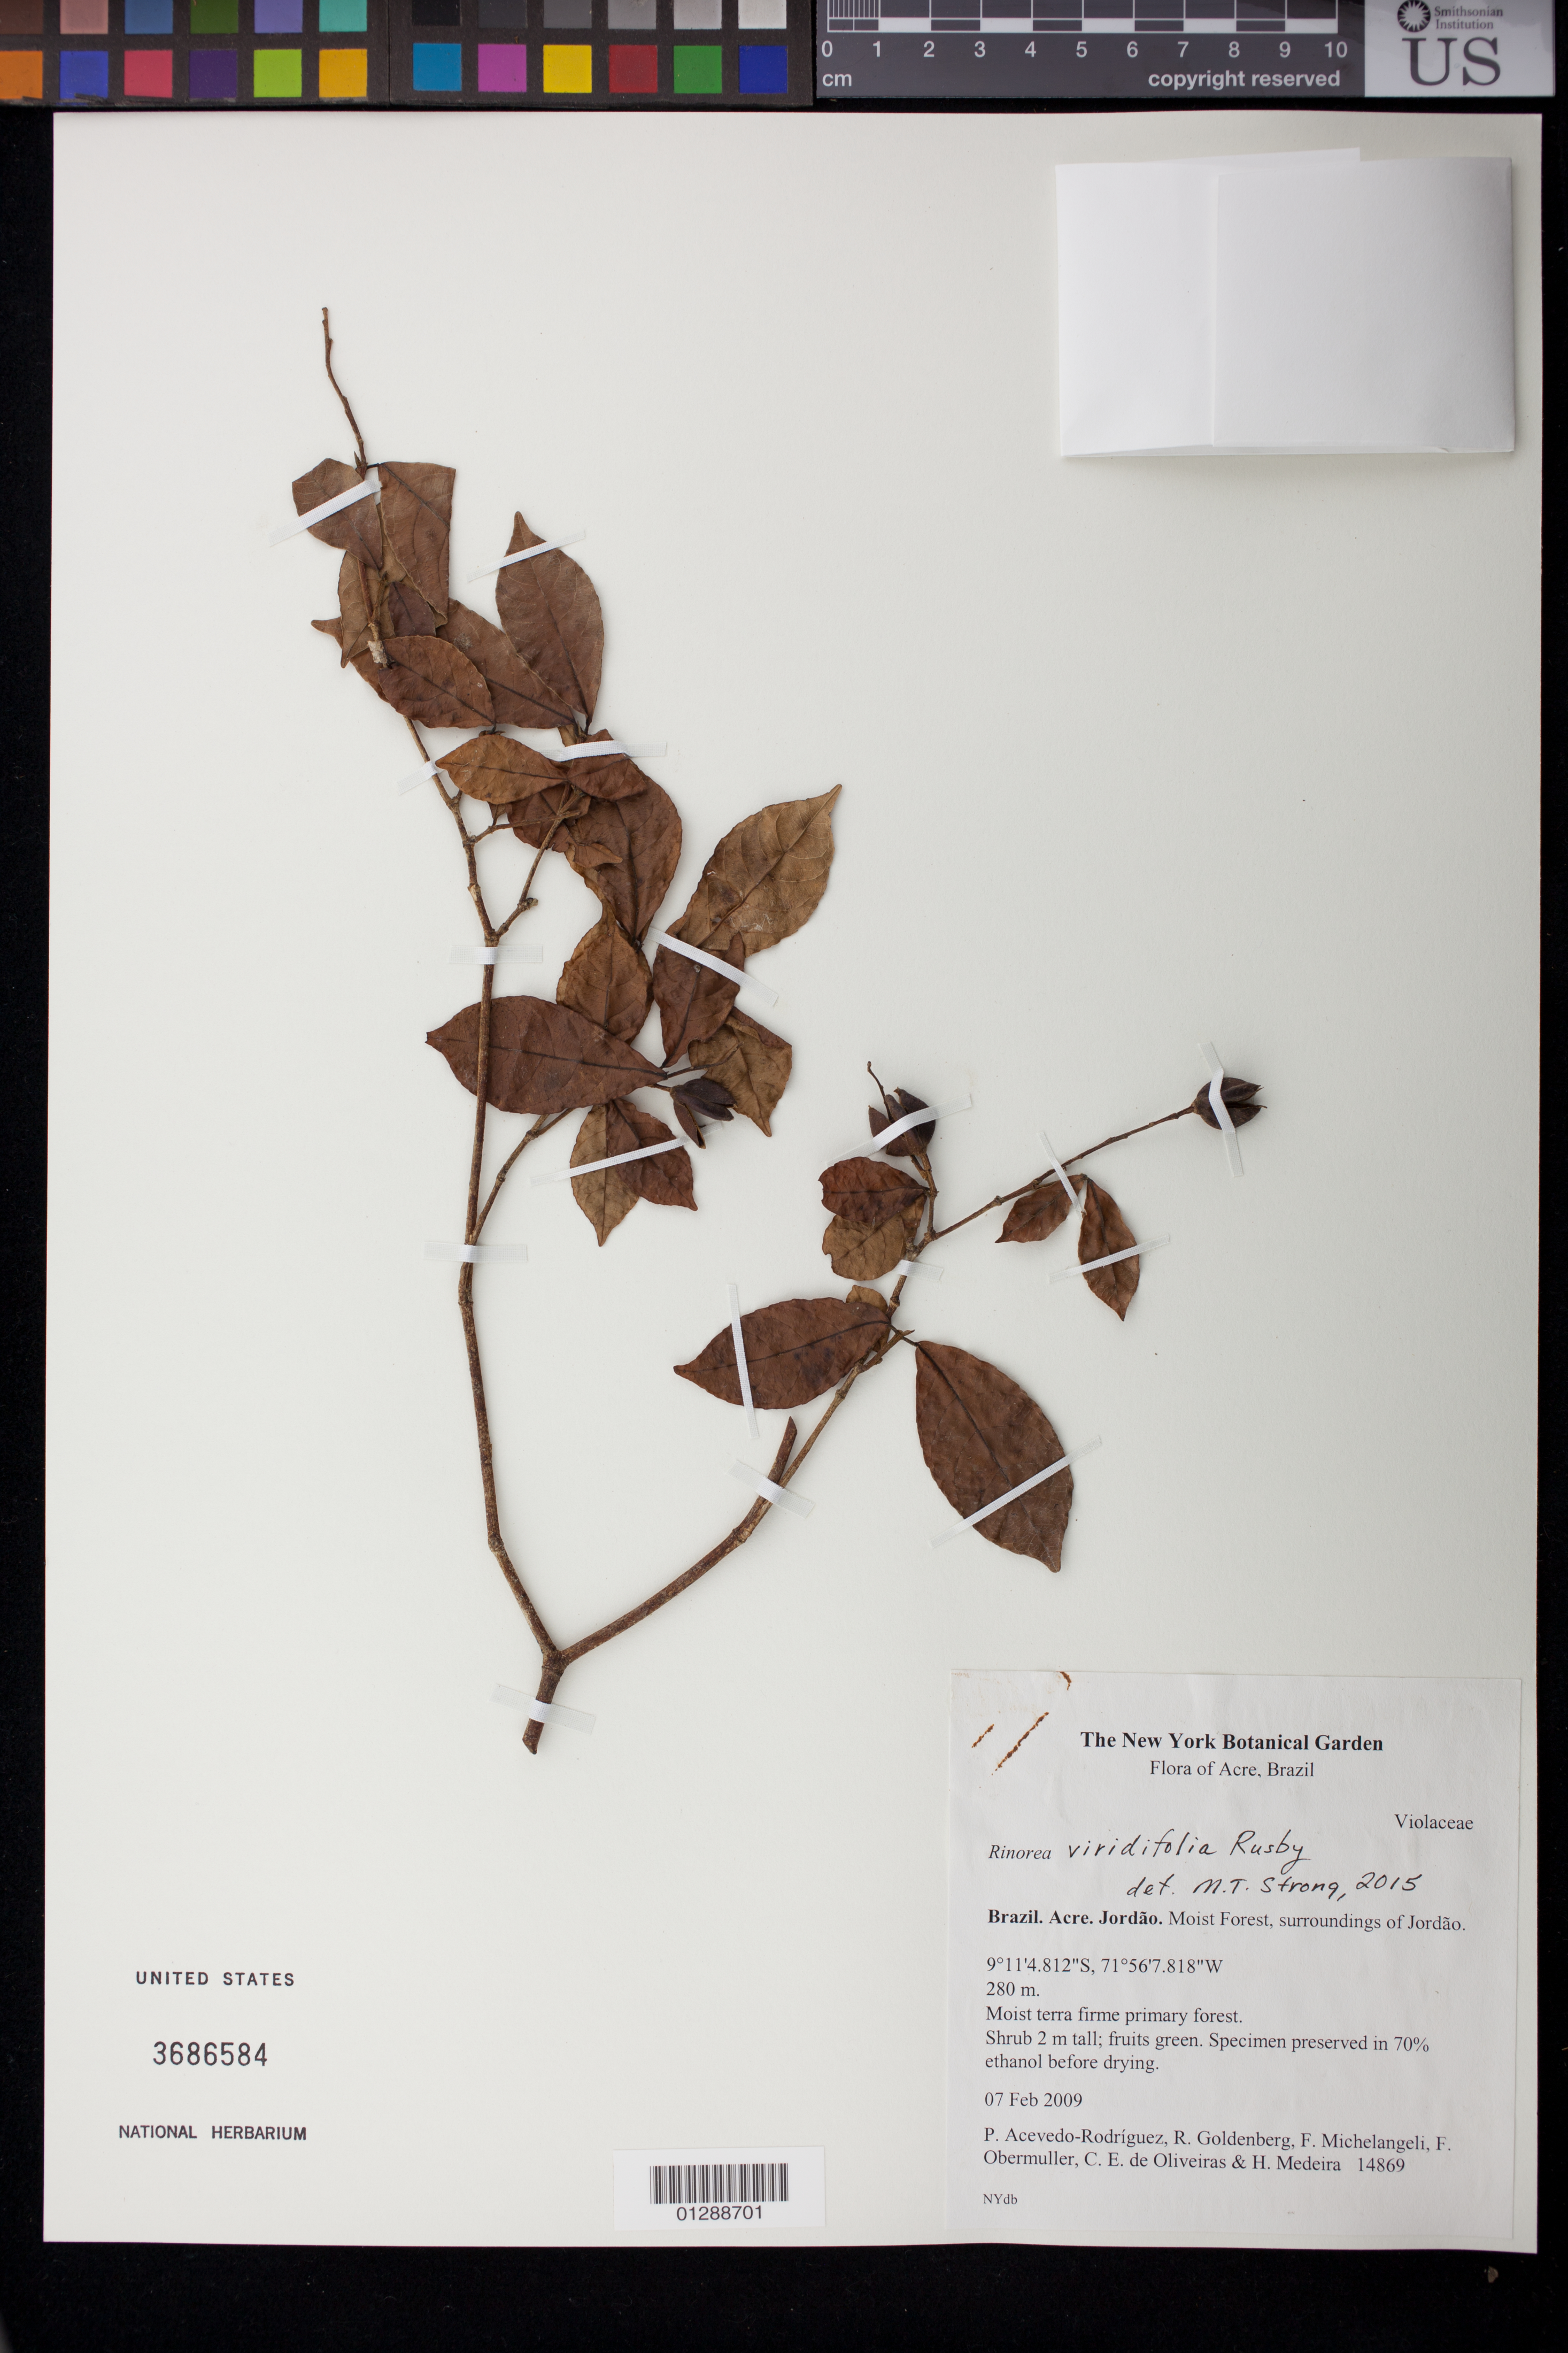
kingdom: Plantae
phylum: Tracheophyta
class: Magnoliopsida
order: Malpighiales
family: Violaceae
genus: Rinorea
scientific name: Rinorea brevipes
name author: (Benth.) S.F. Blake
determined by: Hoyos-Gomez, S. E.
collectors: P. Acevedo-Rodr., R. Goldenberg, F. Michelangelli, F. A. Obermuller, C. E. de Oliveiras & H. Medeiro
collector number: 14869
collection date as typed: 07 Feb 2009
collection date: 2009-02-07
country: Brazil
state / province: Acre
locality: Acre; Municipio Jordao. Moist Forest, surroundings of Jordao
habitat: moist terra firme primary forest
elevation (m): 280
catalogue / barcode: US 3686584